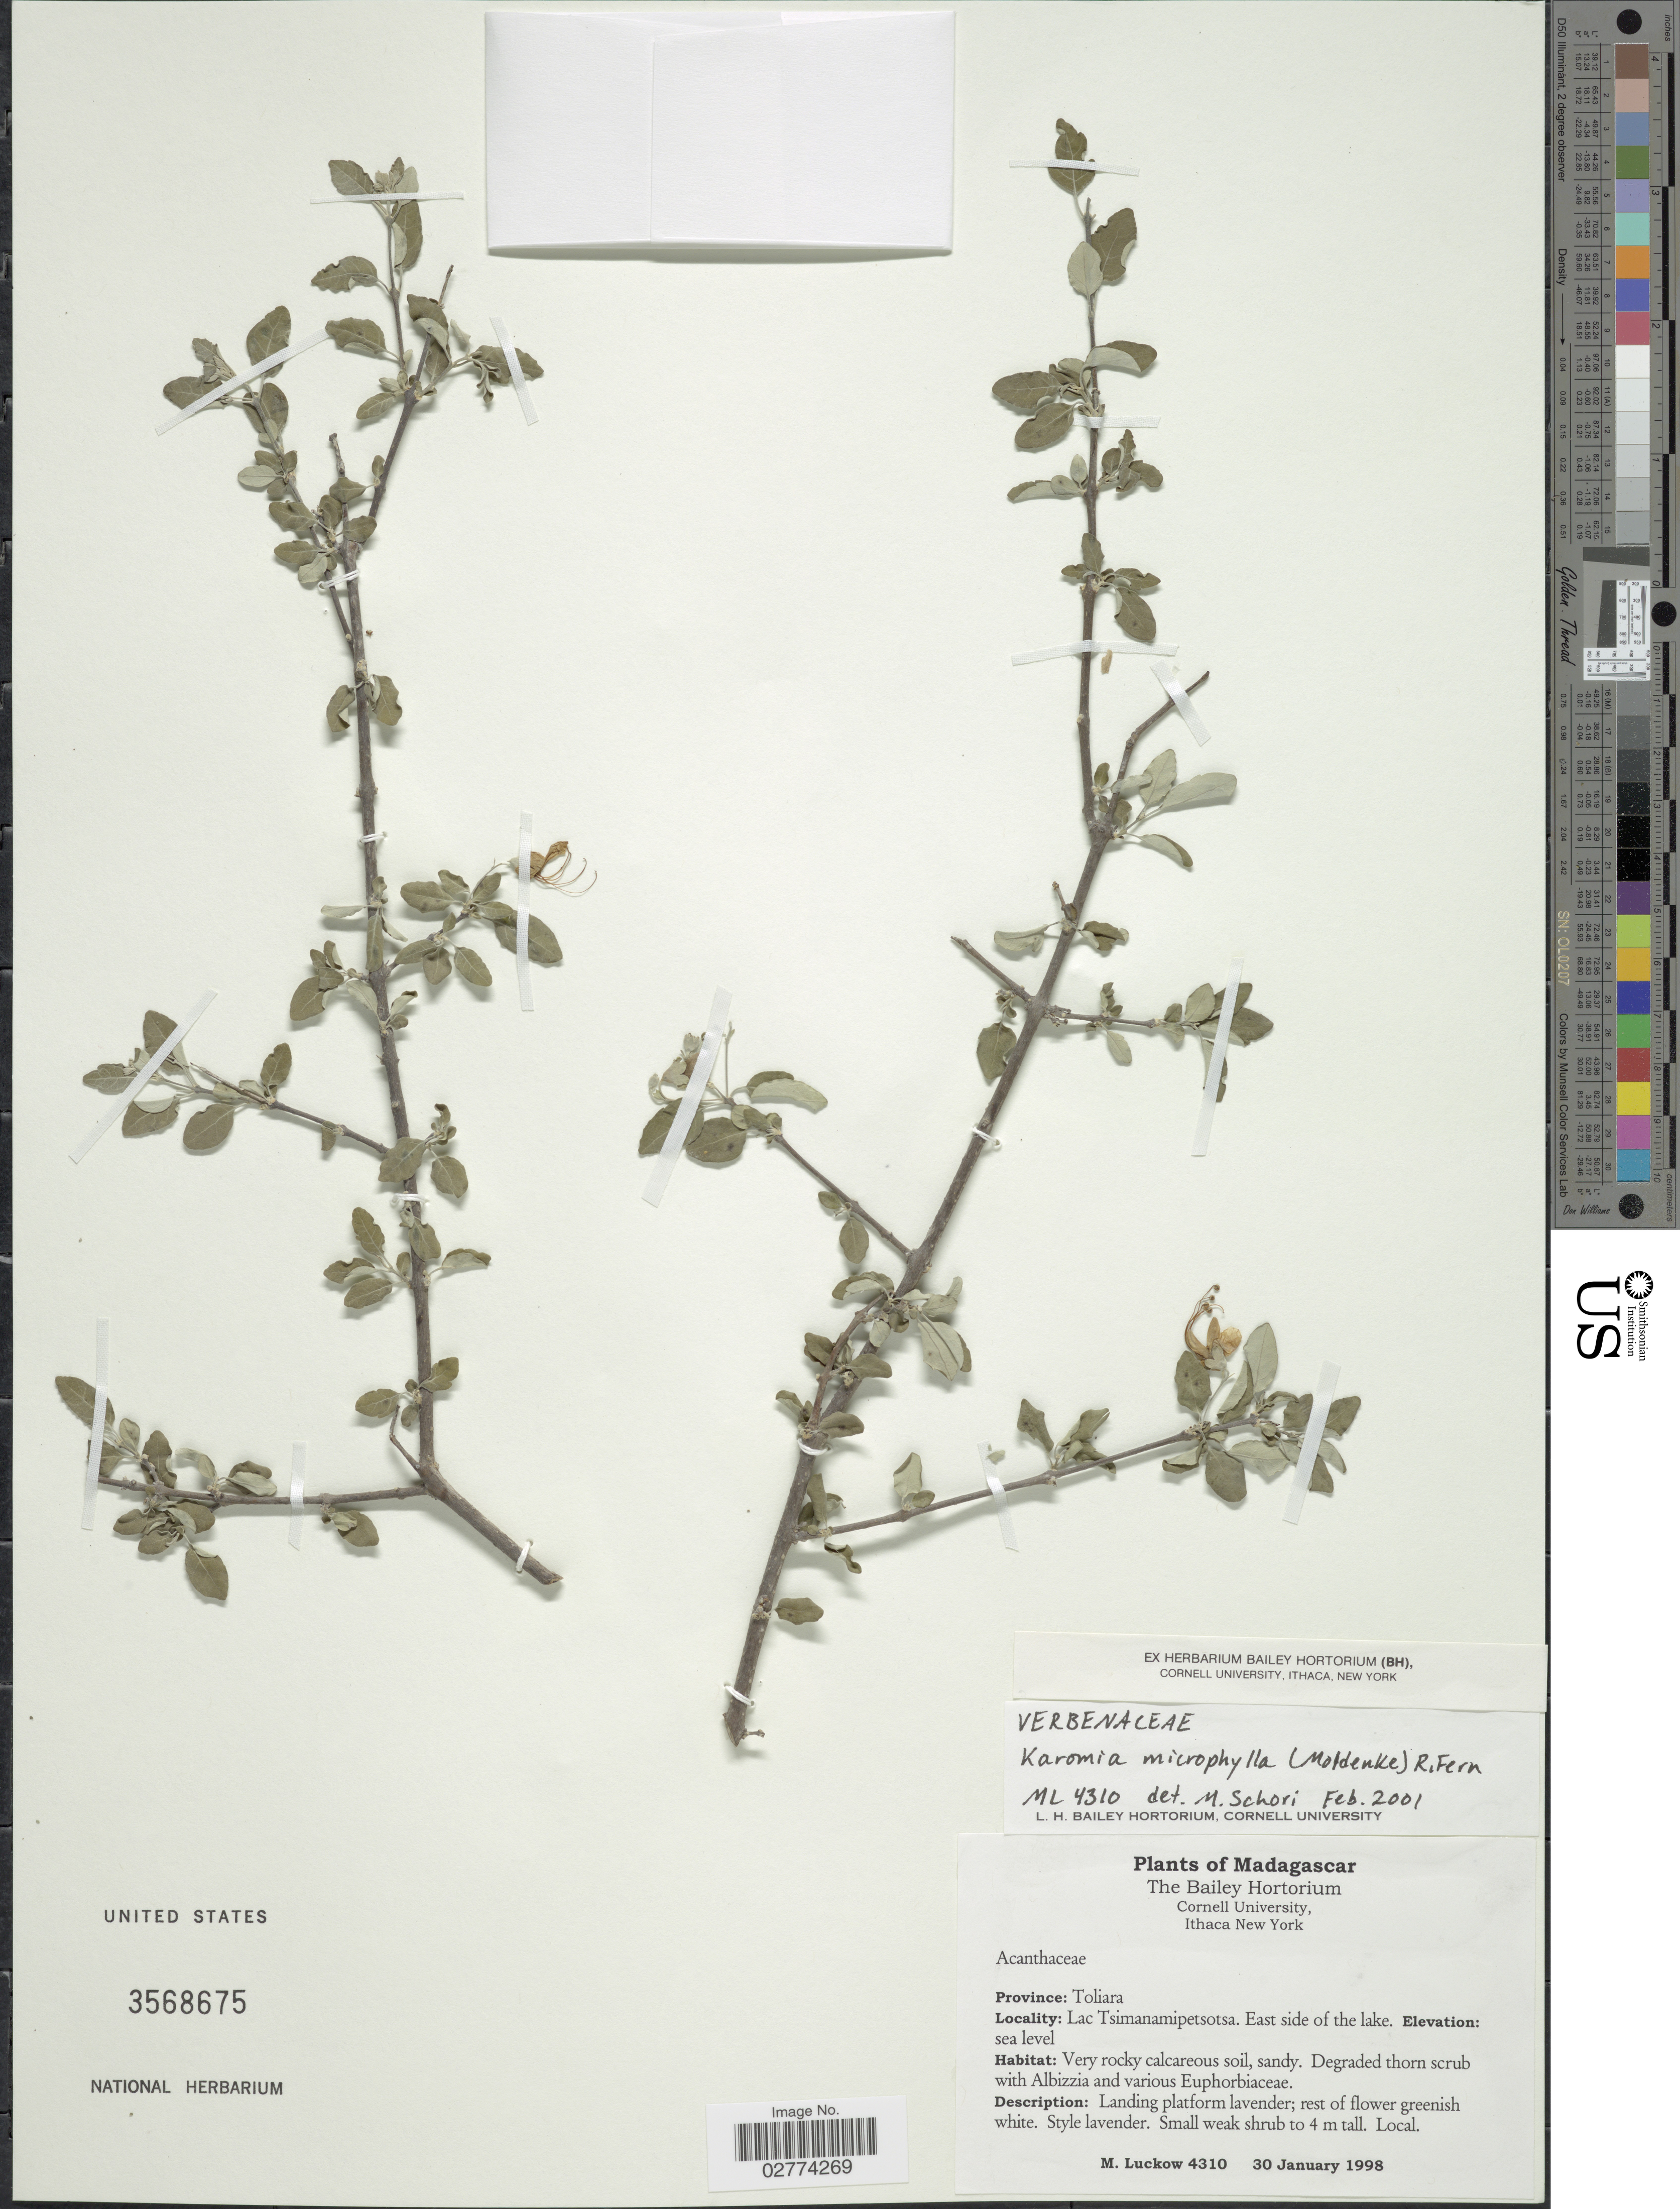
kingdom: Plantae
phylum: Tracheophyta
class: Magnoliopsida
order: Lamiales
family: Lamiaceae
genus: Karomia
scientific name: Karomia microphylla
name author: (Moldenke) R. Fern.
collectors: M. A. Luckow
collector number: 4310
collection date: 1998-01-30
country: Madagascar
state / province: Atsimo-Andrefana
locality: Lac Tsimanamipetsotsa. East side of lake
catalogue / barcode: US 3568675